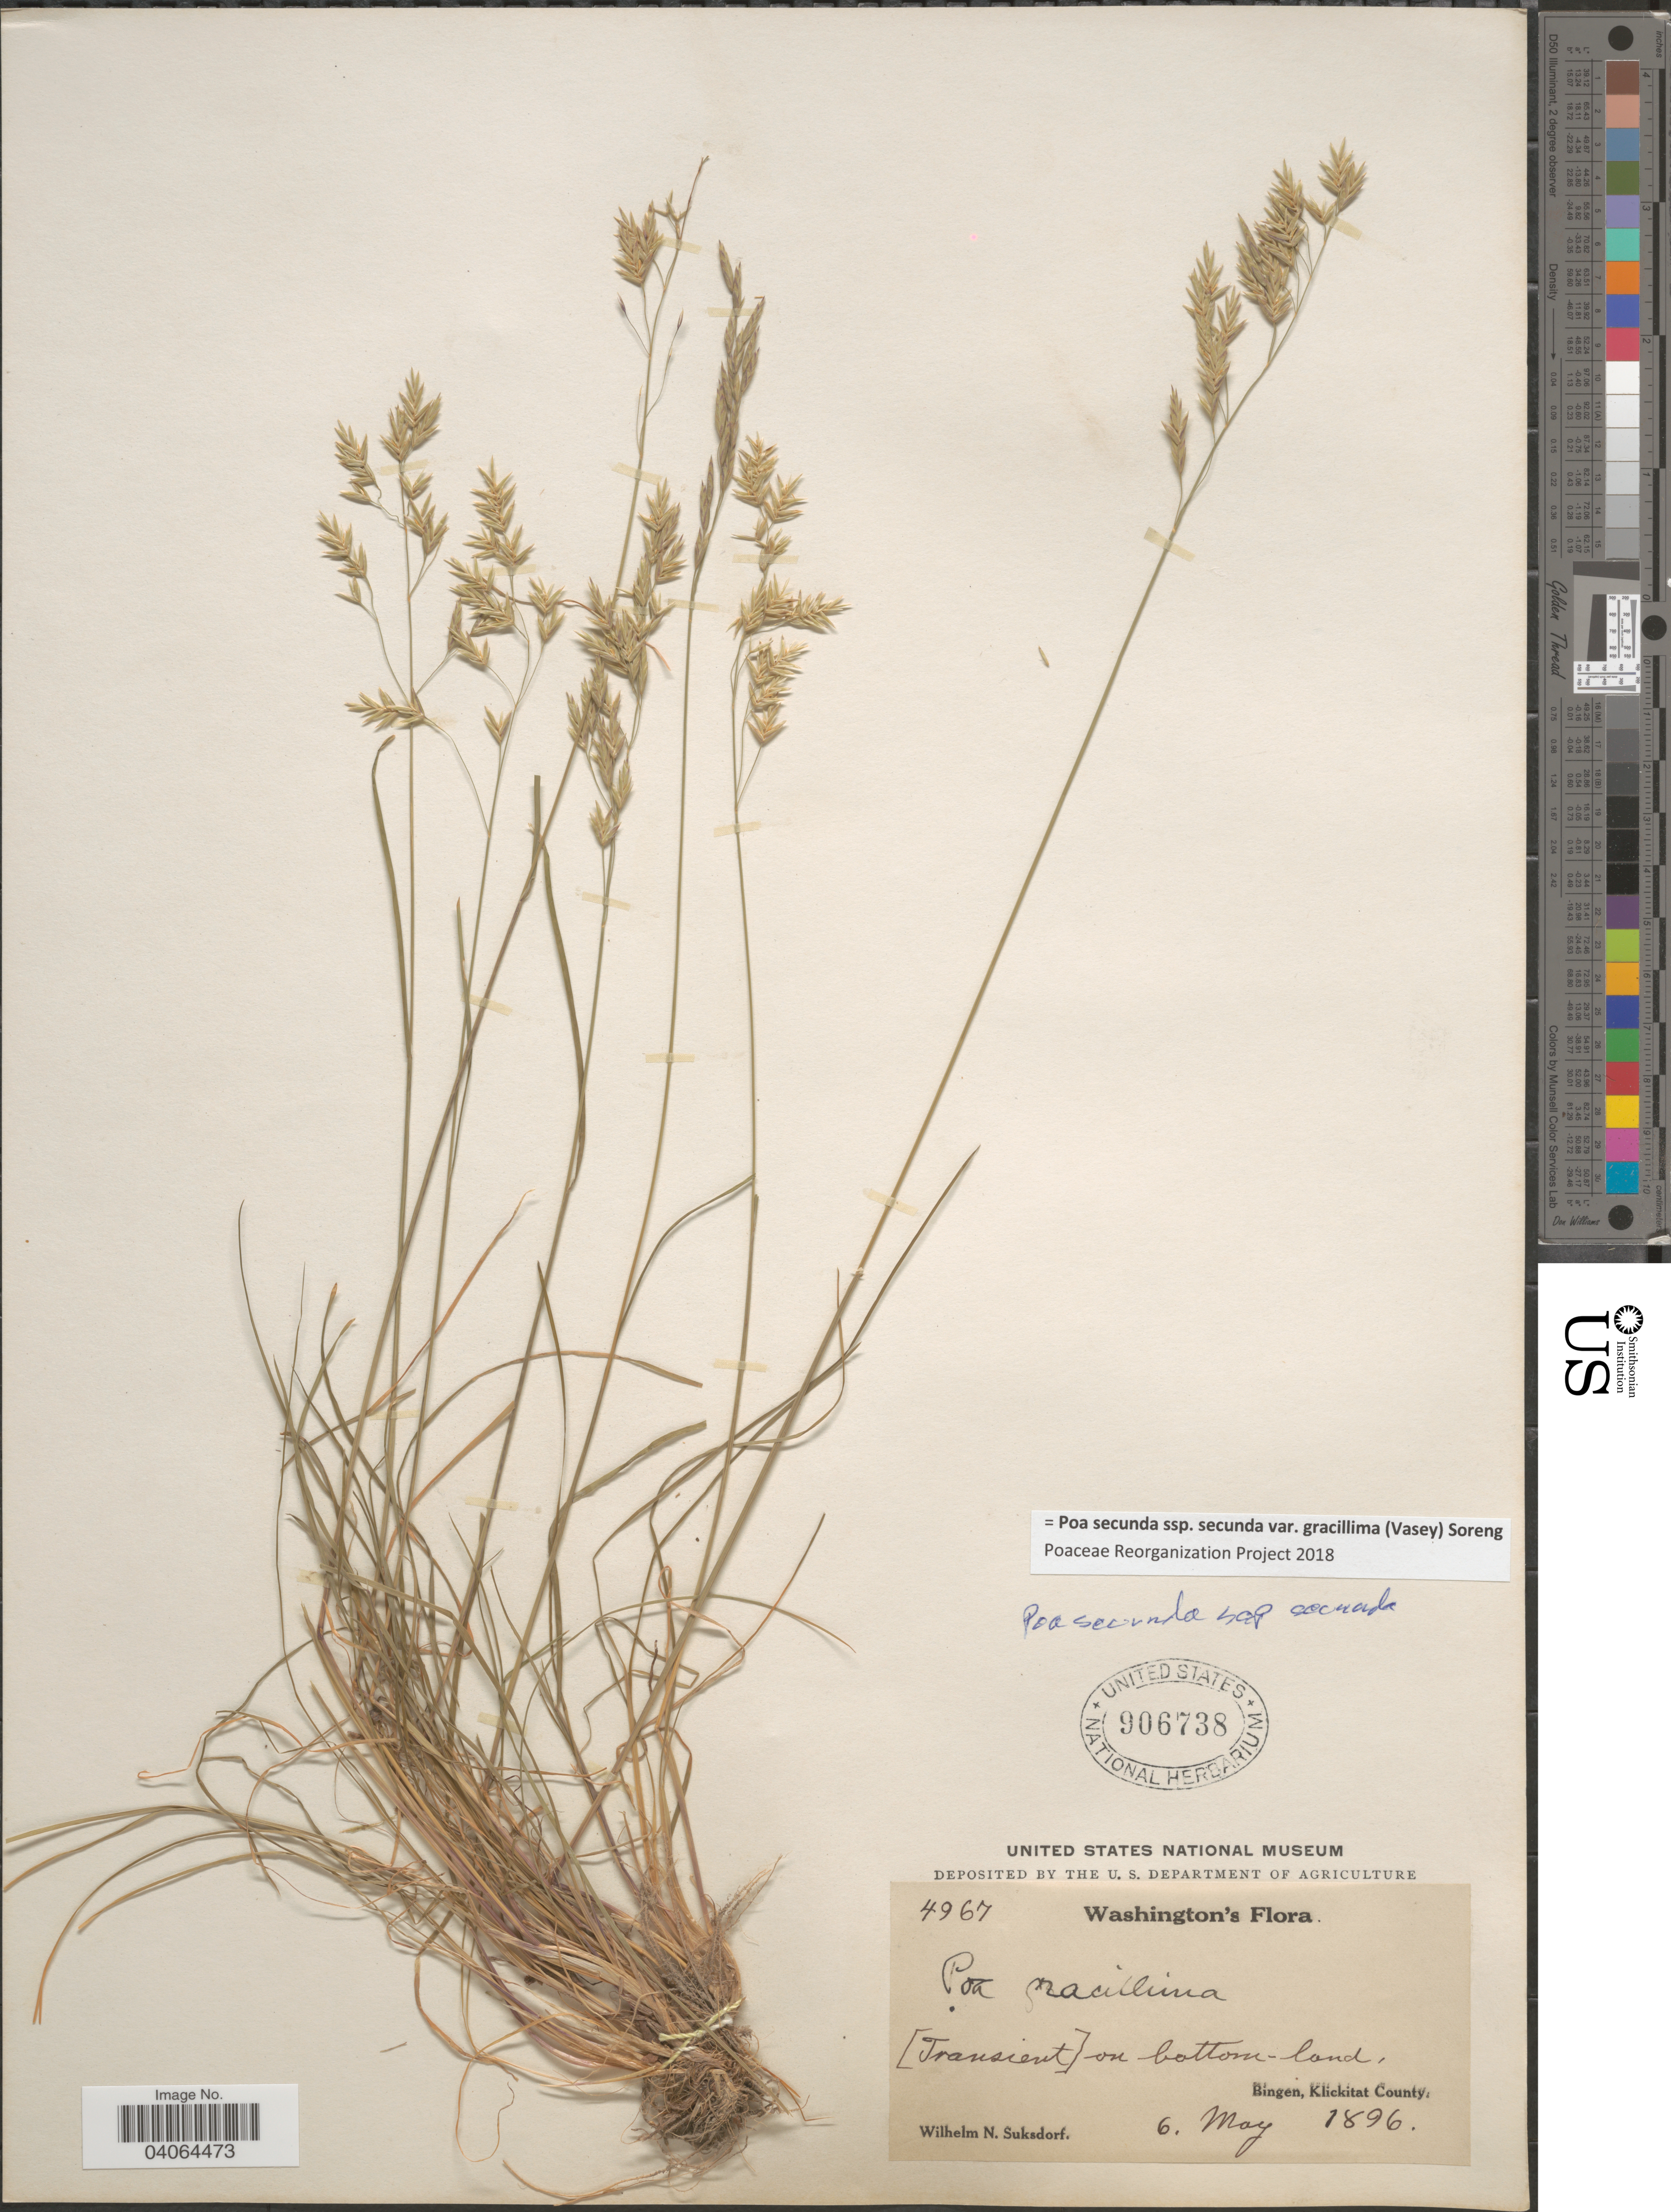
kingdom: Plantae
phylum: Tracheophyta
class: Liliopsida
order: Poales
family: Poaceae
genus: Poa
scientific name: Poa secunda subsp. secunda var. gracillima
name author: (Vasey) Soreng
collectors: W. N. Suksdorf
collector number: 4967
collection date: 1896-05-06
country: United States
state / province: Washington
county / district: Klickitat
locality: [Transient] on bottom-land. Bingen, Klickitat County.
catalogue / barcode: US 906738